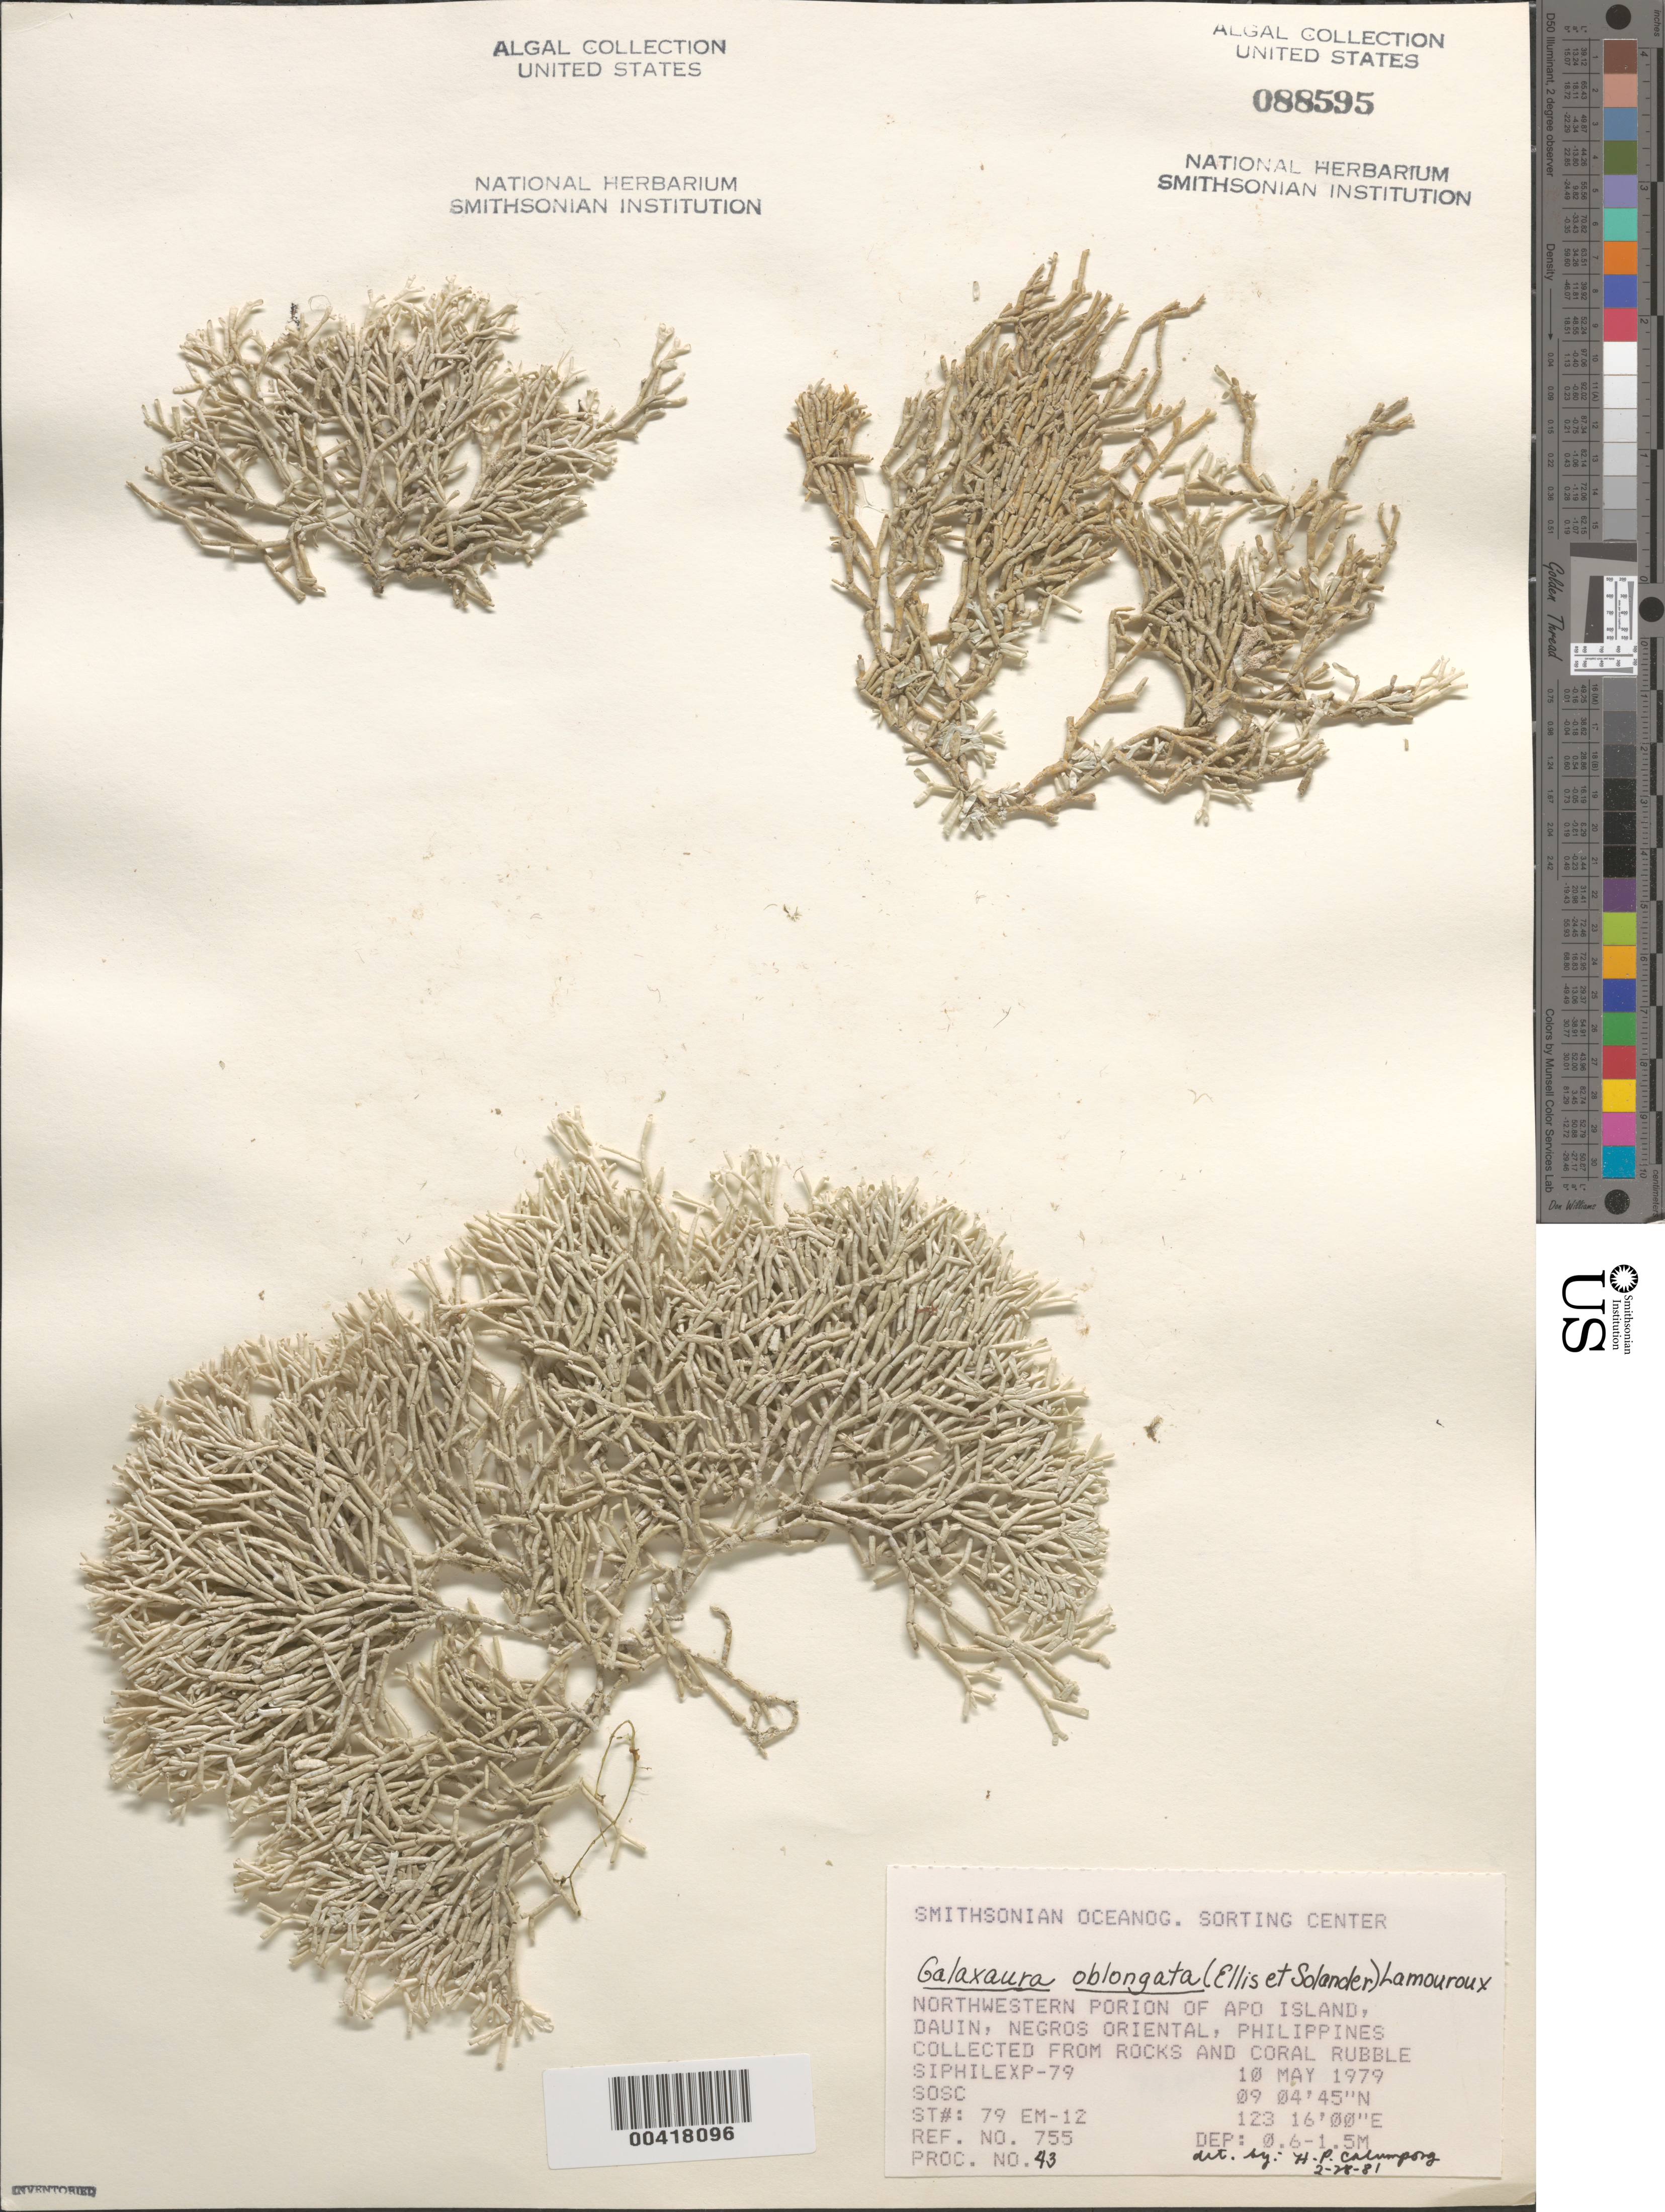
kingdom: Plantae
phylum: Rhodophyta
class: Florideophyceae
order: Nemaliales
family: Galaxauraceae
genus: Tricleocarpa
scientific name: Tricleocarpa fragilis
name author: (L.) Huisman & R.A. Towns.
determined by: Algae name updating Project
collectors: SOSC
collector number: Station 79 Em-12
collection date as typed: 10 May 1979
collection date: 1979-05-10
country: Philippines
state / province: Central Visayas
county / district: Negros Oriental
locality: Apo island, dauin, negros oriental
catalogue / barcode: US 88595